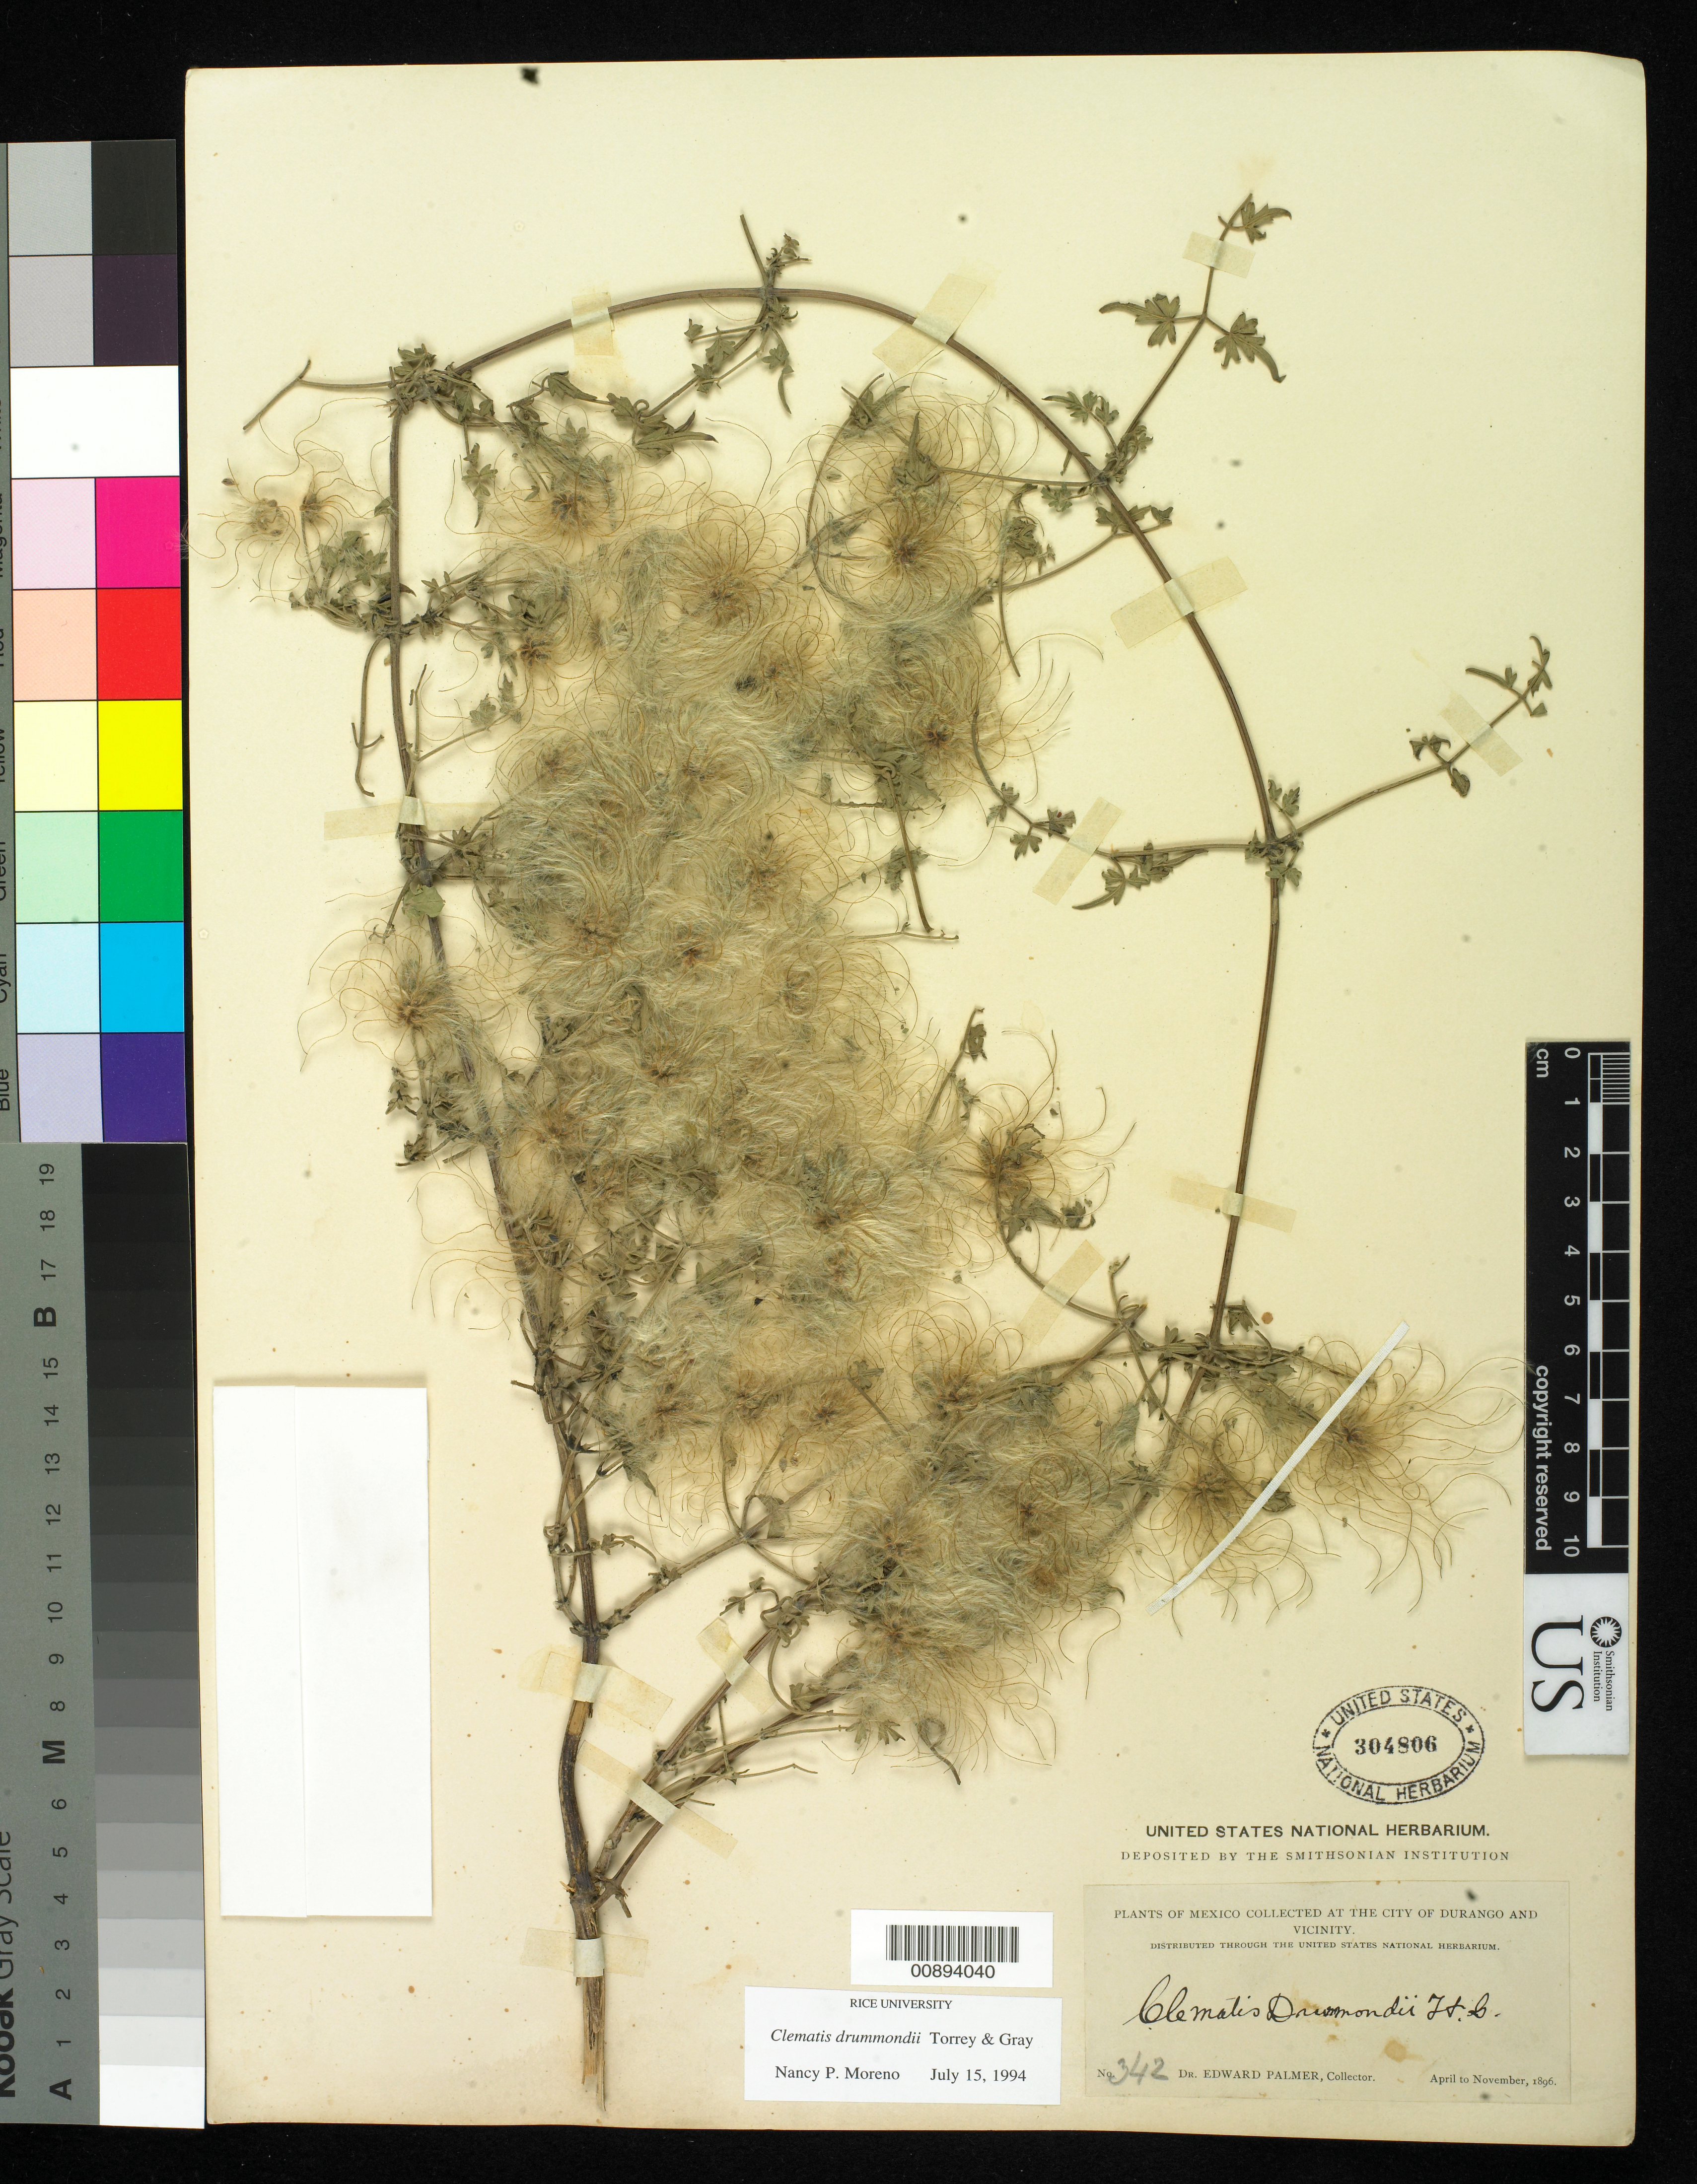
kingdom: Plantae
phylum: Tracheophyta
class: Magnoliopsida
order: Ranunculales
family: Ranunculaceae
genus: Clematis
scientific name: Clematis drummondii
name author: Torr. & A. Gray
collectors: E. Palmer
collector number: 342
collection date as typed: Apr 1896 to -- Nov 1896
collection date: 1896-04/1896-11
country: Mexico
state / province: Durango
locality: City of Durango and vicinity.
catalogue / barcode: US 304806